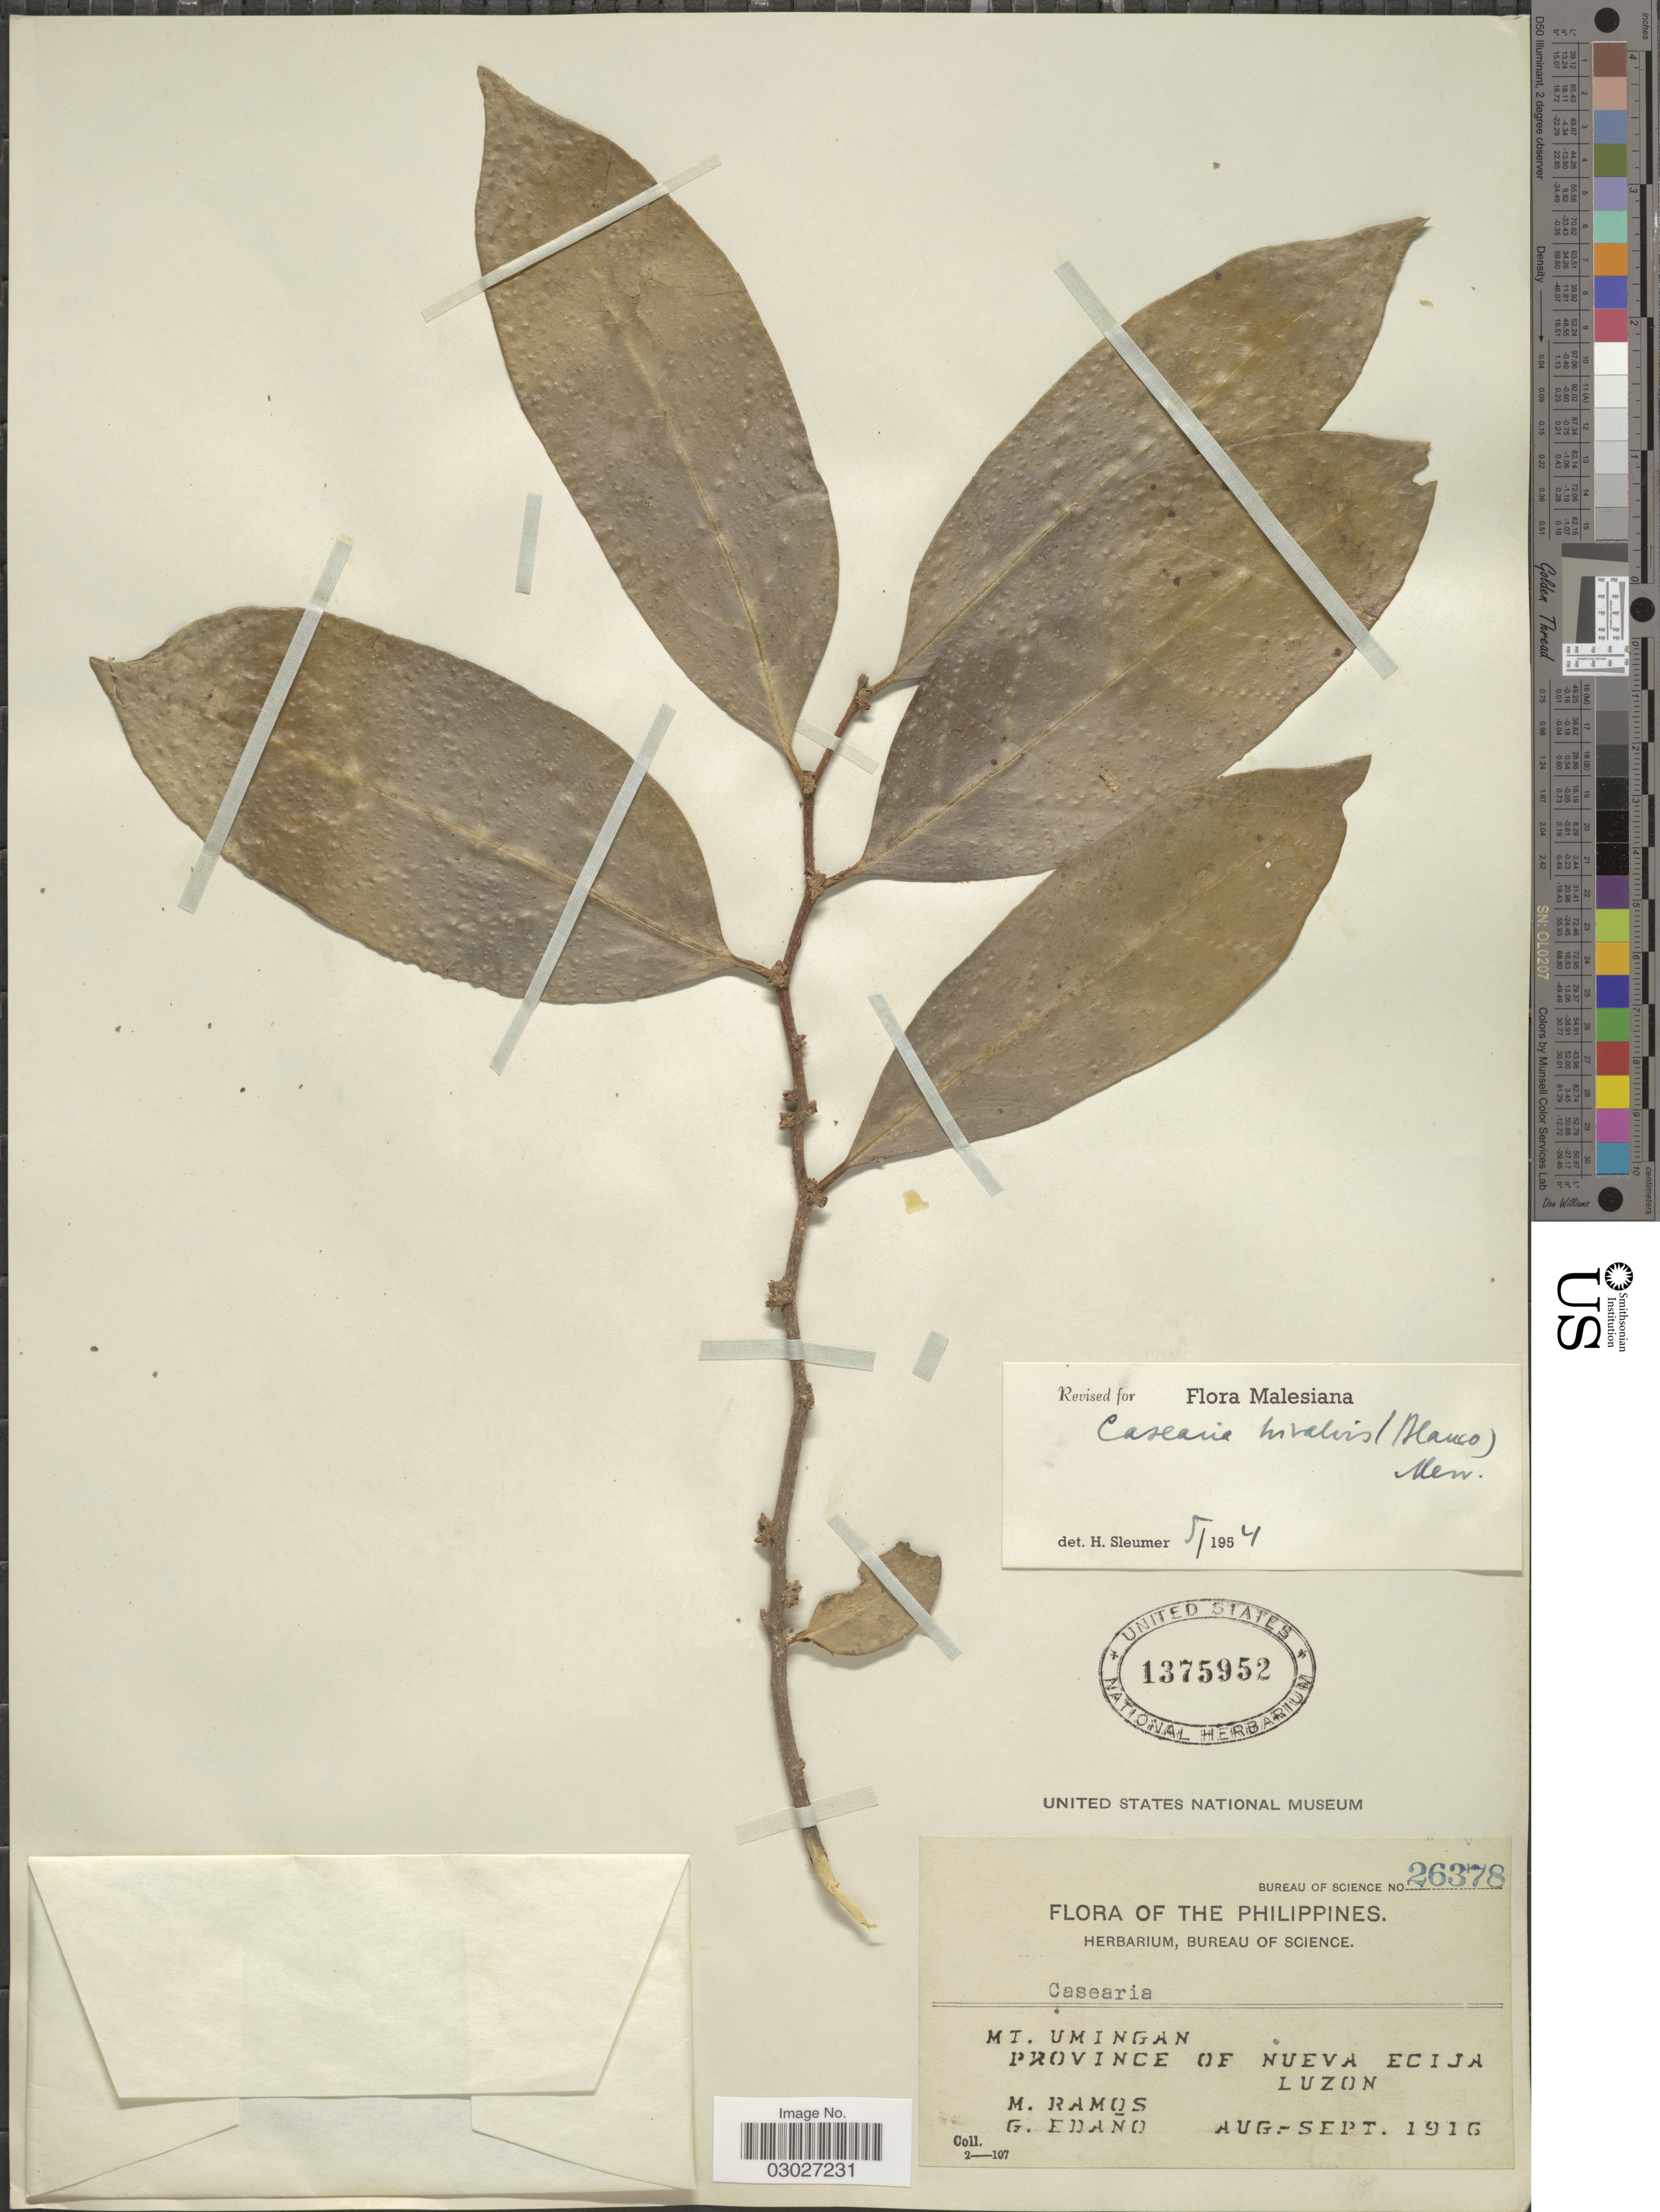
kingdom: Plantae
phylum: Tracheophyta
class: Magnoliopsida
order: Malpighiales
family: Salicaceae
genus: Casearia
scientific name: Casearia trivalvis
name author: (Blanco) Merr.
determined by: Sleumer, H. O.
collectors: M. Ramos & G. Edaño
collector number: Bureau of Science 26378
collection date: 1916-08/1916-09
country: Philippines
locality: Mt. Umingan, Province of Nueva Ecija, Luzon.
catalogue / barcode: US 1375952